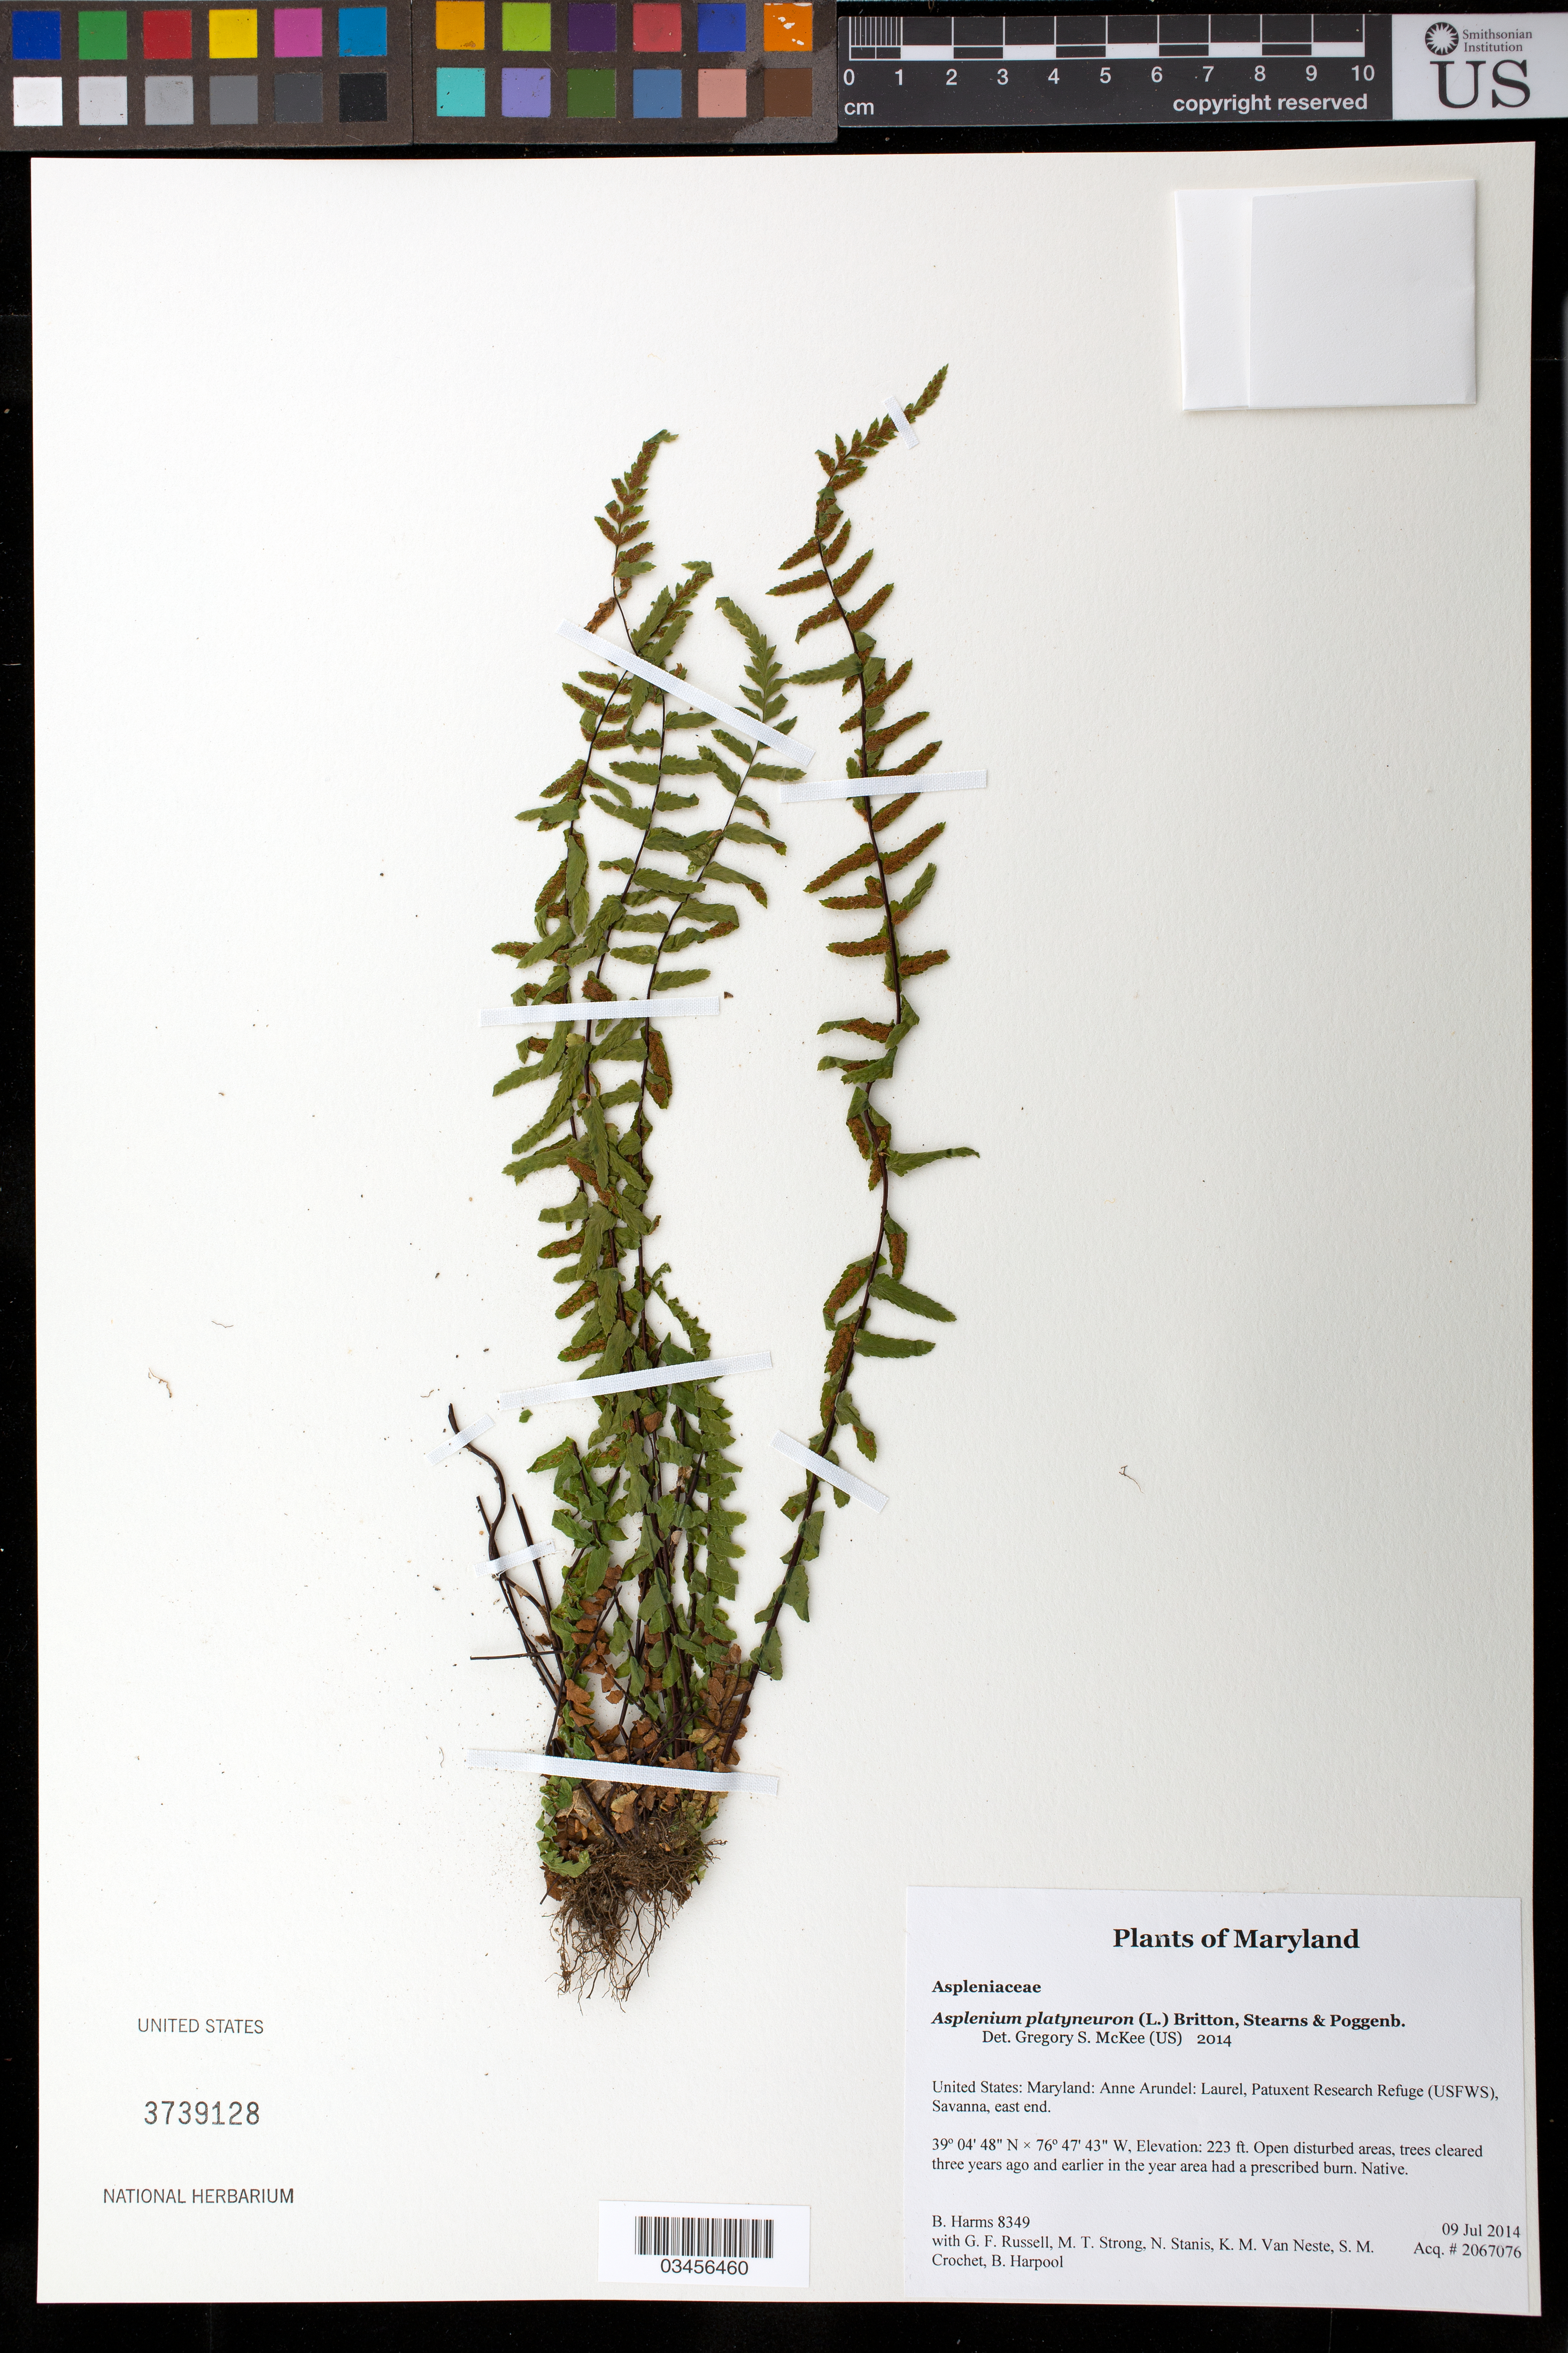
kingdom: Plantae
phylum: Tracheophyta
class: Polypodiopsida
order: Polypodiales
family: Aspleniaceae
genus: Asplenium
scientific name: Asplenium platyneuron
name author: (L.) Britton, Stearns & Poggenb.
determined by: McKee, G. S., (US), NMNH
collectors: B. Harms, G. Russell, M. T. Strong, N. Stanis, K. M. Van Neste & S. M. Crochet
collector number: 8349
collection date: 2014-07-09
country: United States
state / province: Maryland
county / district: Anne Arundel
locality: Laurel, Patuxent Research Refuge (USFWS), Savanna, east end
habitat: Open disturbed areas, trees cleared three years ago and earlier in the year area had a prescribed burn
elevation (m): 68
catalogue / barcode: US 3739128